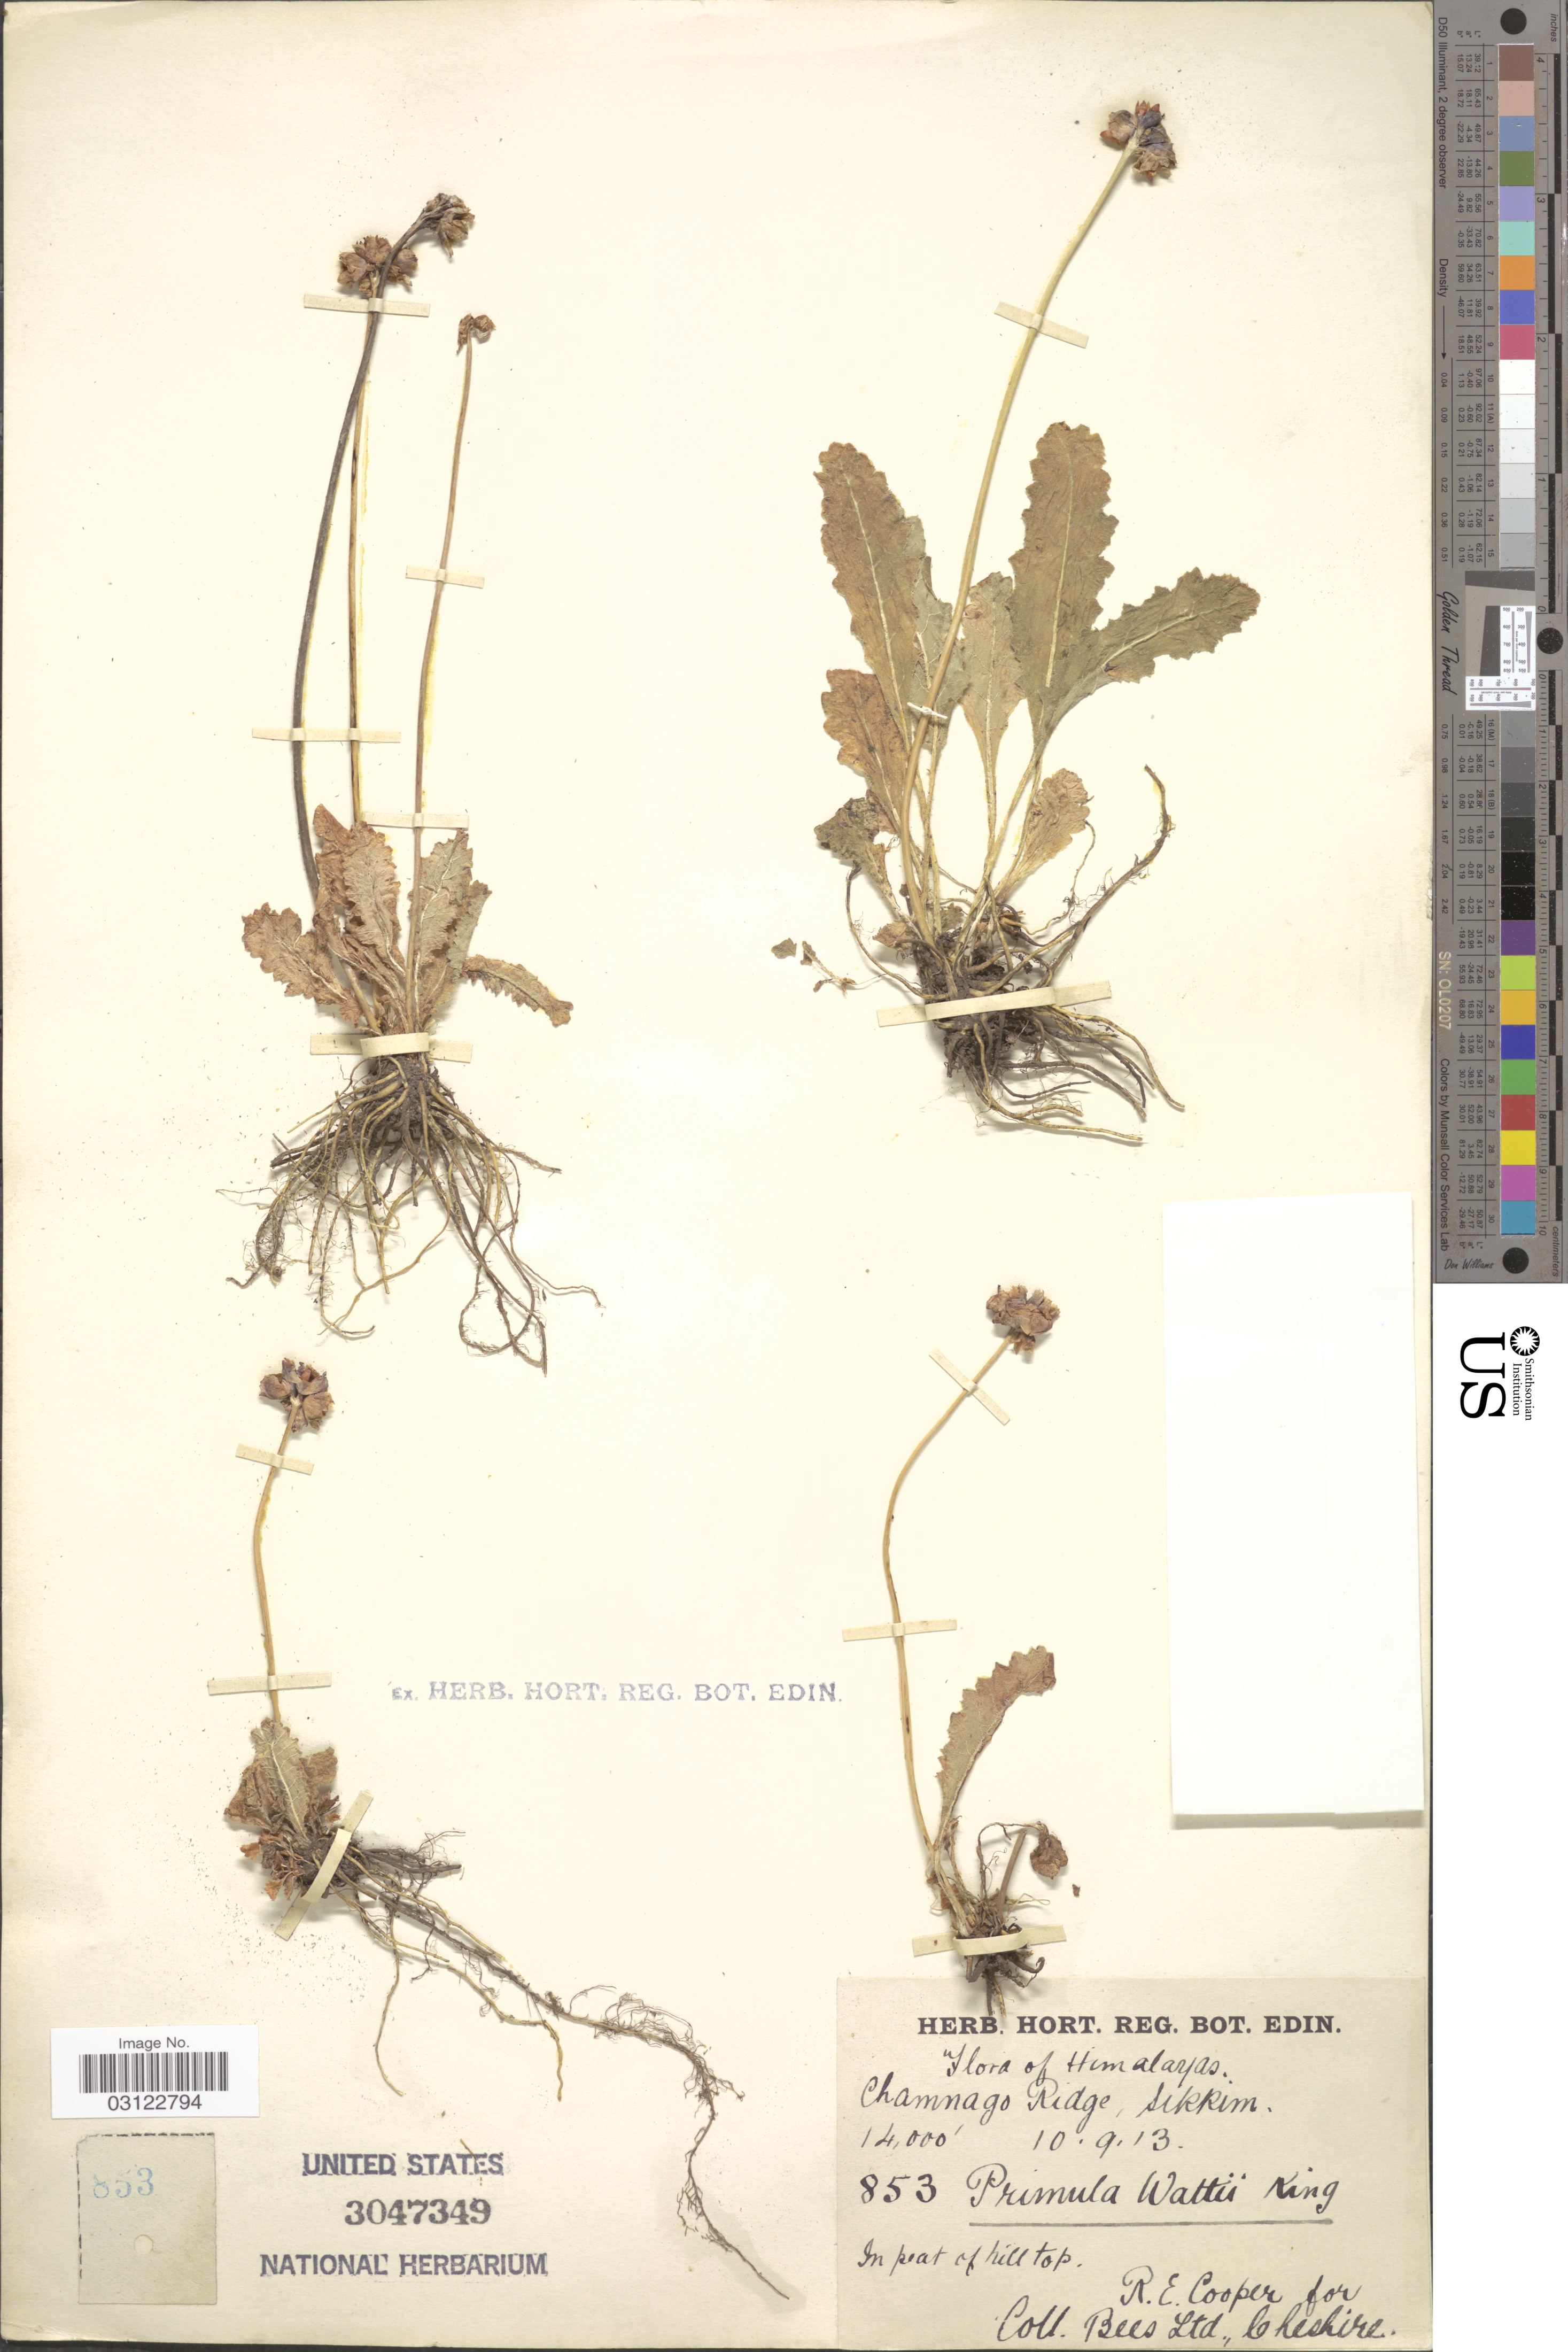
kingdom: Plantae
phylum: Tracheophyta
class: Magnoliopsida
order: Ericales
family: Primulaceae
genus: Primula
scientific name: Primula wattii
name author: King ex Watt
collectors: R. E. Cooper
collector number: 853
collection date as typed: Transcribed d/m/y: 10/9/13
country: India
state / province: Sikkim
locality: Himalayas, Chamnago Ridge. In peak of hill top.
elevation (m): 4267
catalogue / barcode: US 3047349